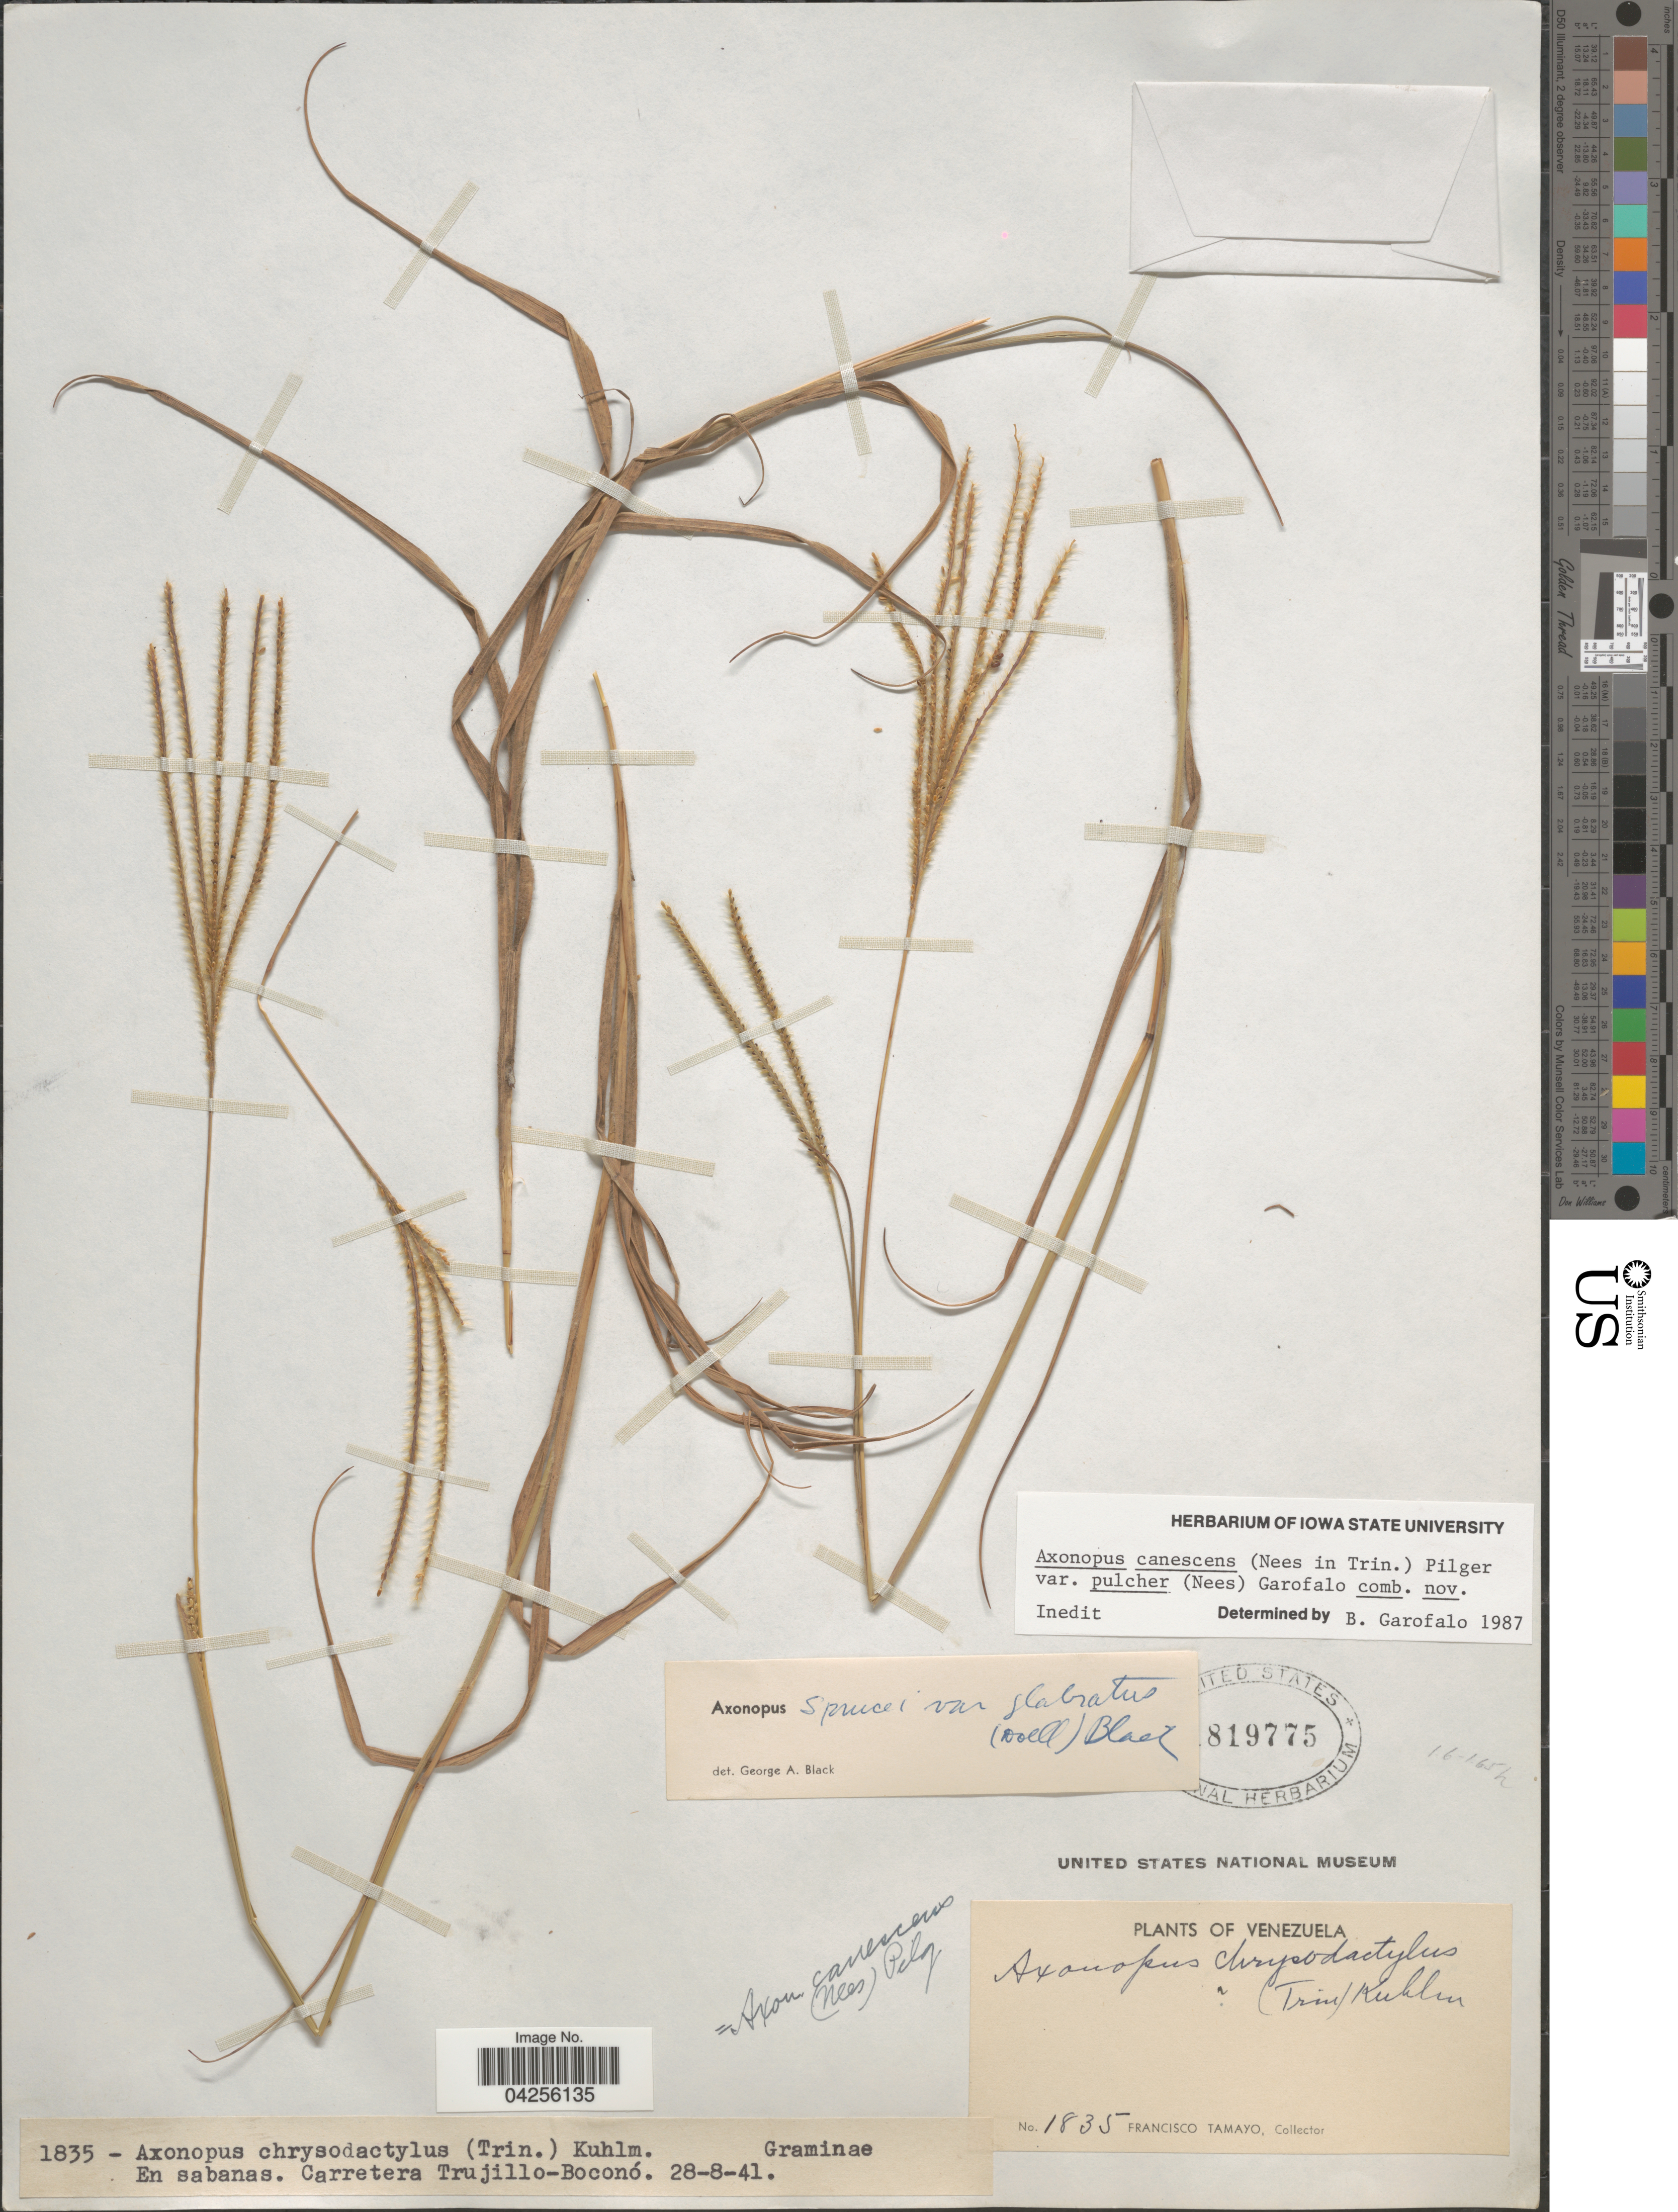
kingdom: Plantae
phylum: Tracheophyta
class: Liliopsida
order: Poales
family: Poaceae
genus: Axonopus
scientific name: Axonopus canescens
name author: (Nees ex Trin.) Pilg.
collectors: F. Tamayo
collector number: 1835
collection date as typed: Transcribed d/m/y: 28/8/41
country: Venezuela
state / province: Trujillo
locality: En sabanas. Carretera Trujillo-Boconó.